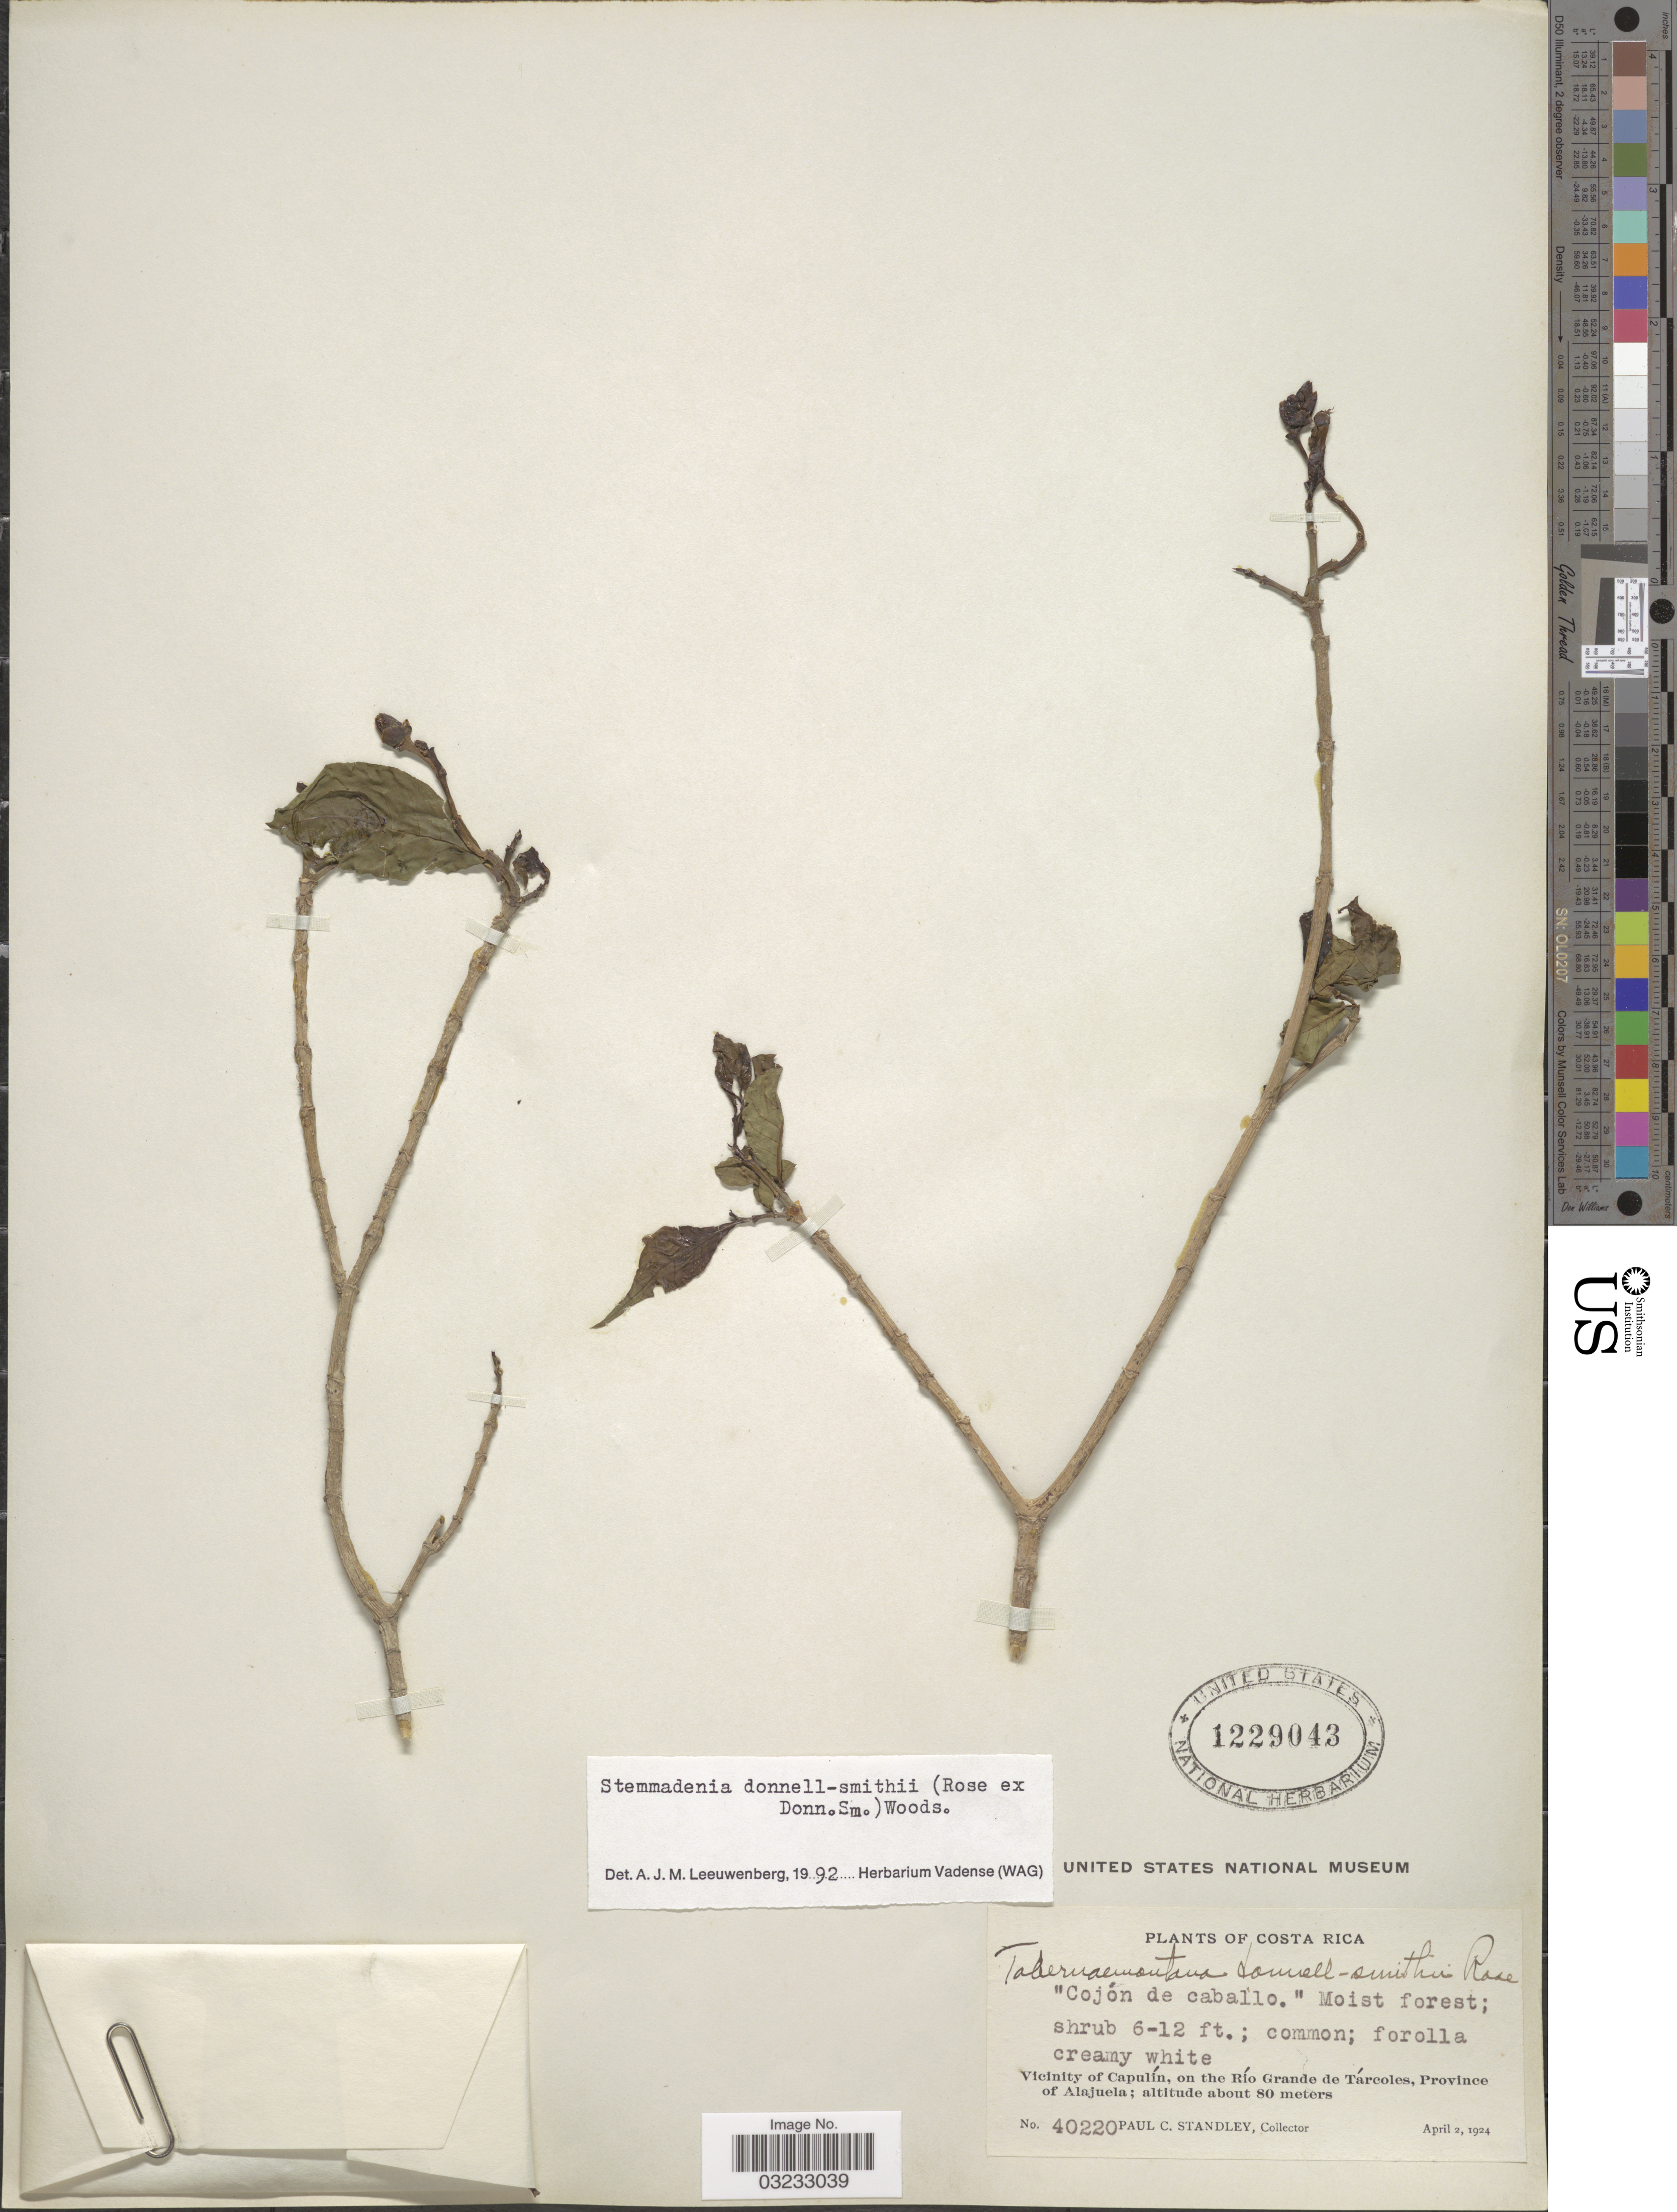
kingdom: Plantae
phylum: Tracheophyta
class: Magnoliopsida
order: Gentianales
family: Apocynaceae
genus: Stemmadenia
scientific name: Stemmadenia donnell-smithii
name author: (Rose ex Donn. Sm.) Woodson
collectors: P. C. Standley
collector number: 40220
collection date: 1924-04-02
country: Costa Rica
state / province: Alajuela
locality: Vicinity of Capulín, on the Río Grande de Tárcoles.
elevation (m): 80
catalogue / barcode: US 1229043